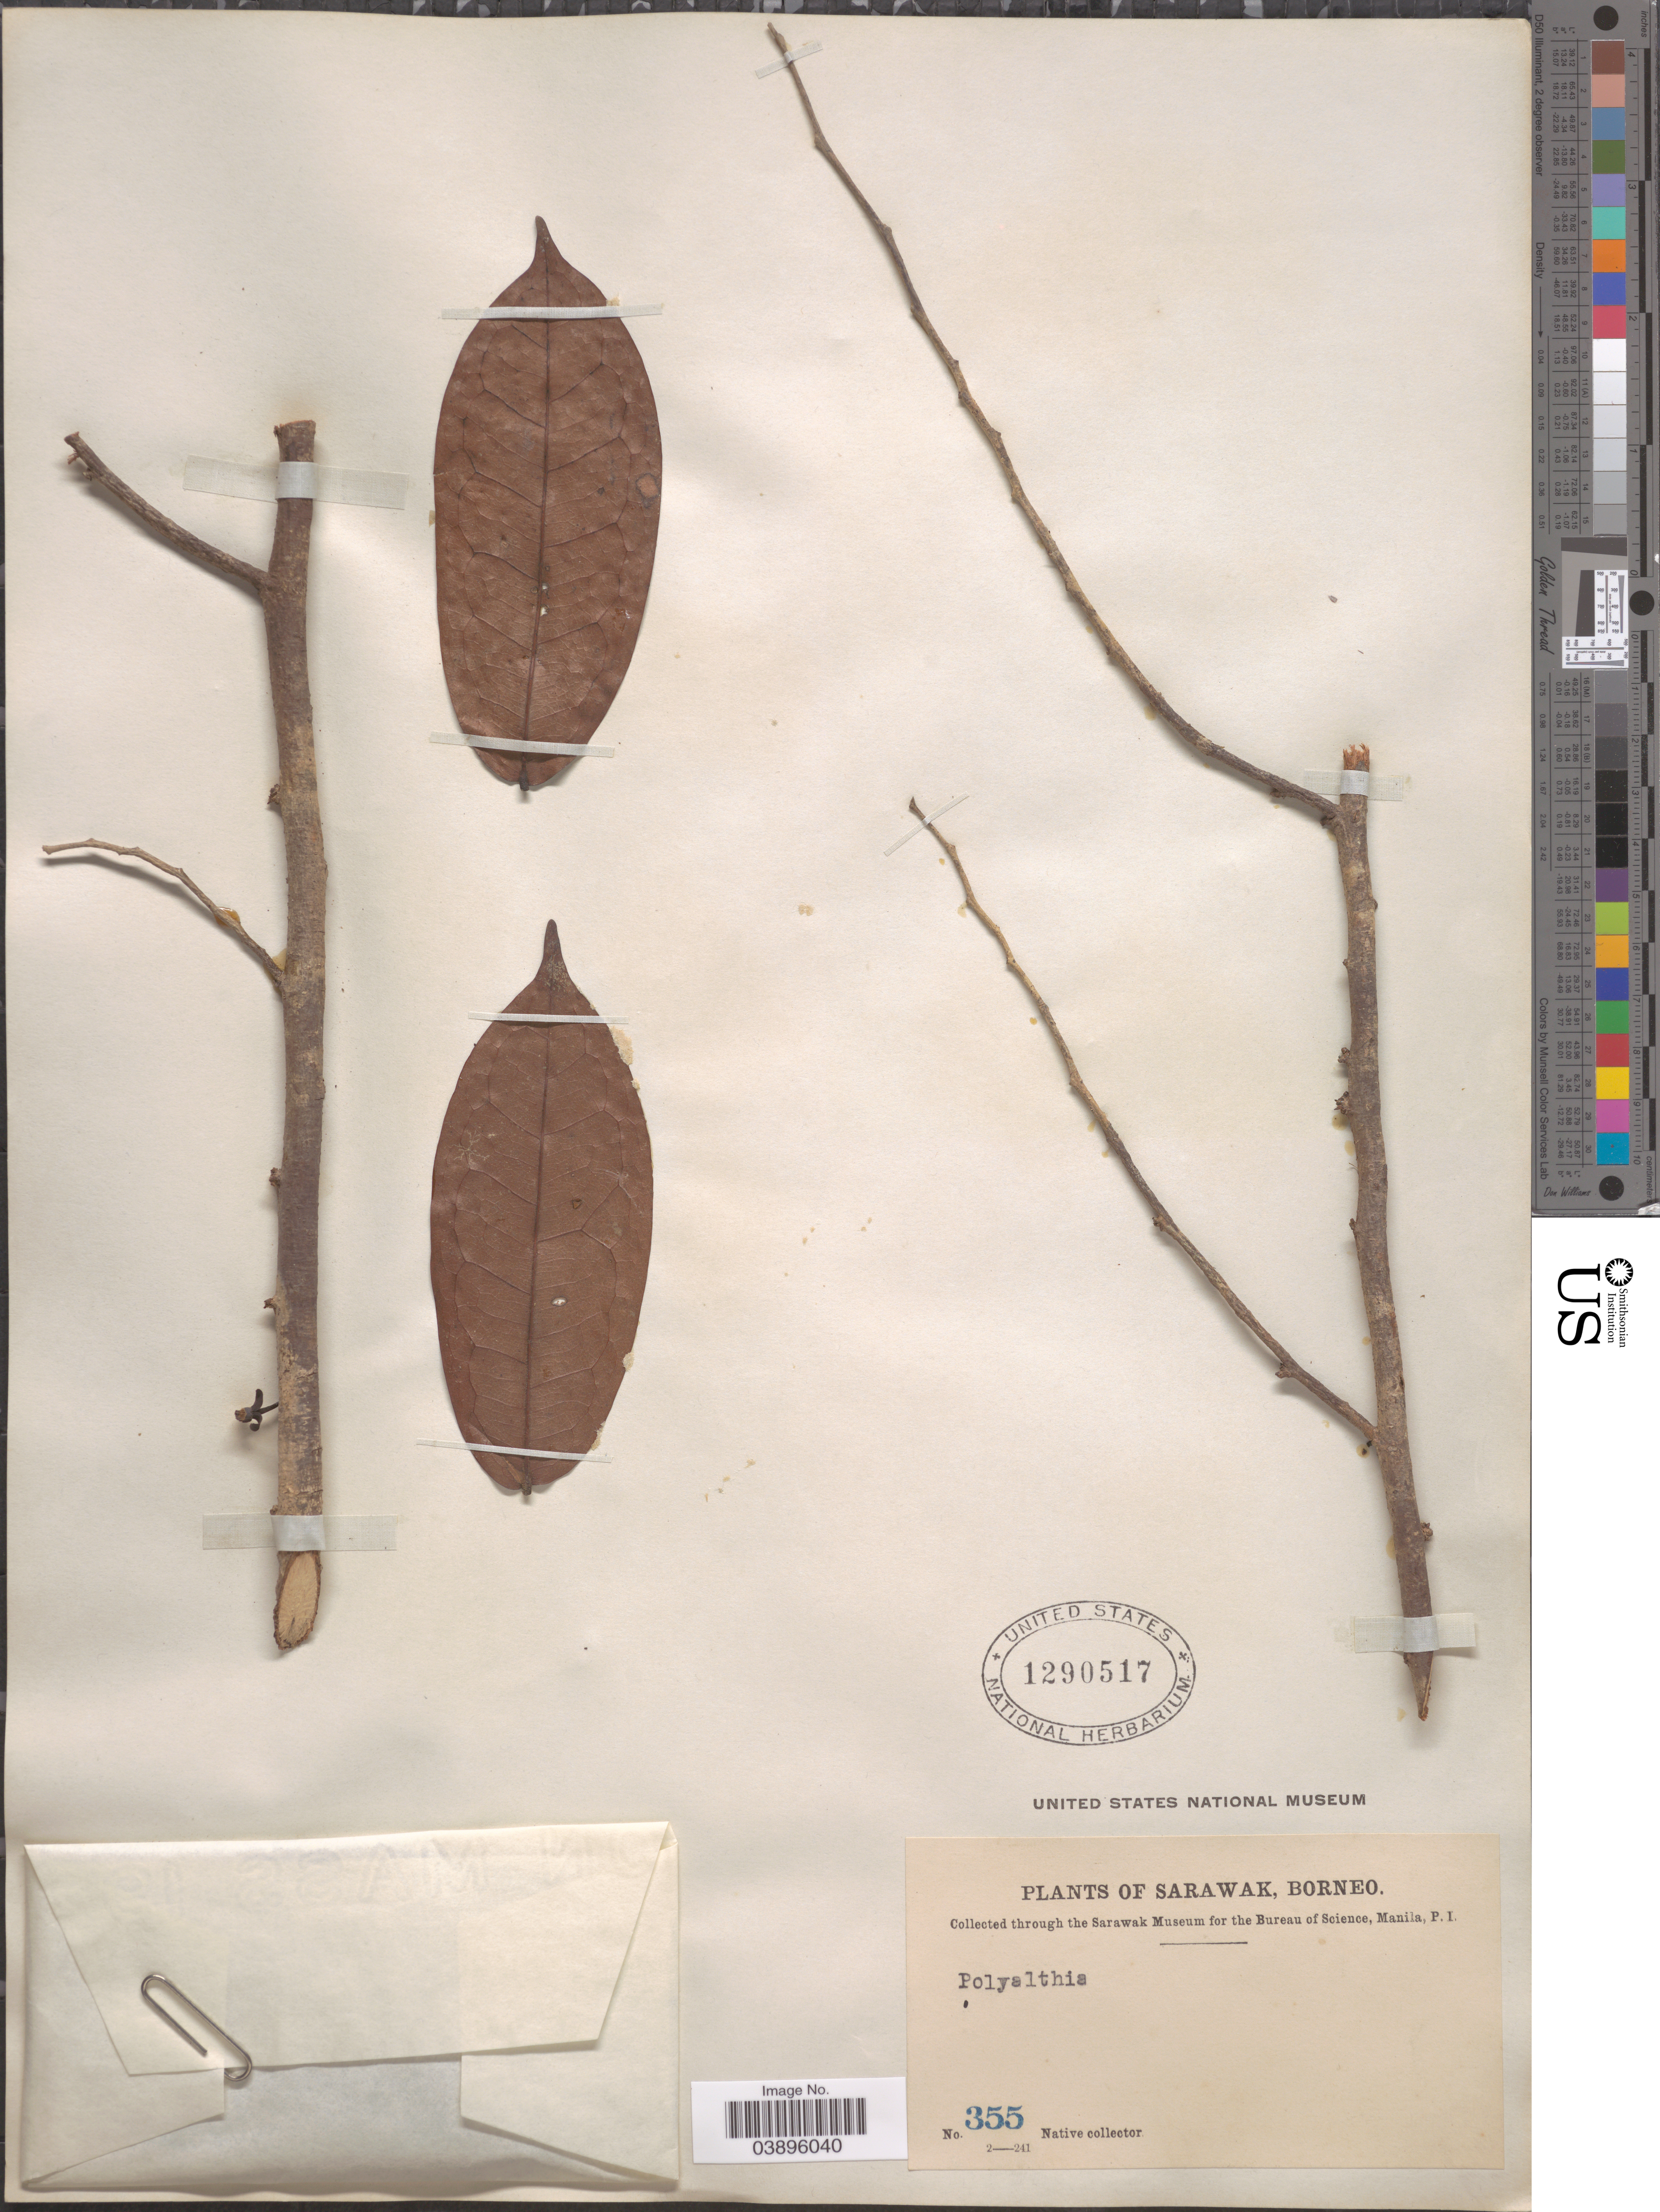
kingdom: Plantae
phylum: Tracheophyta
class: Magnoliopsida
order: Magnoliales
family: Annonaceae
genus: Polyalthia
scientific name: Polyalthia cauliflora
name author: Hook. f. & Thomson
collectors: Native collector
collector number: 355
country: Malaysia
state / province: Sarawak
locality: Borneo.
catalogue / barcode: US 1290517